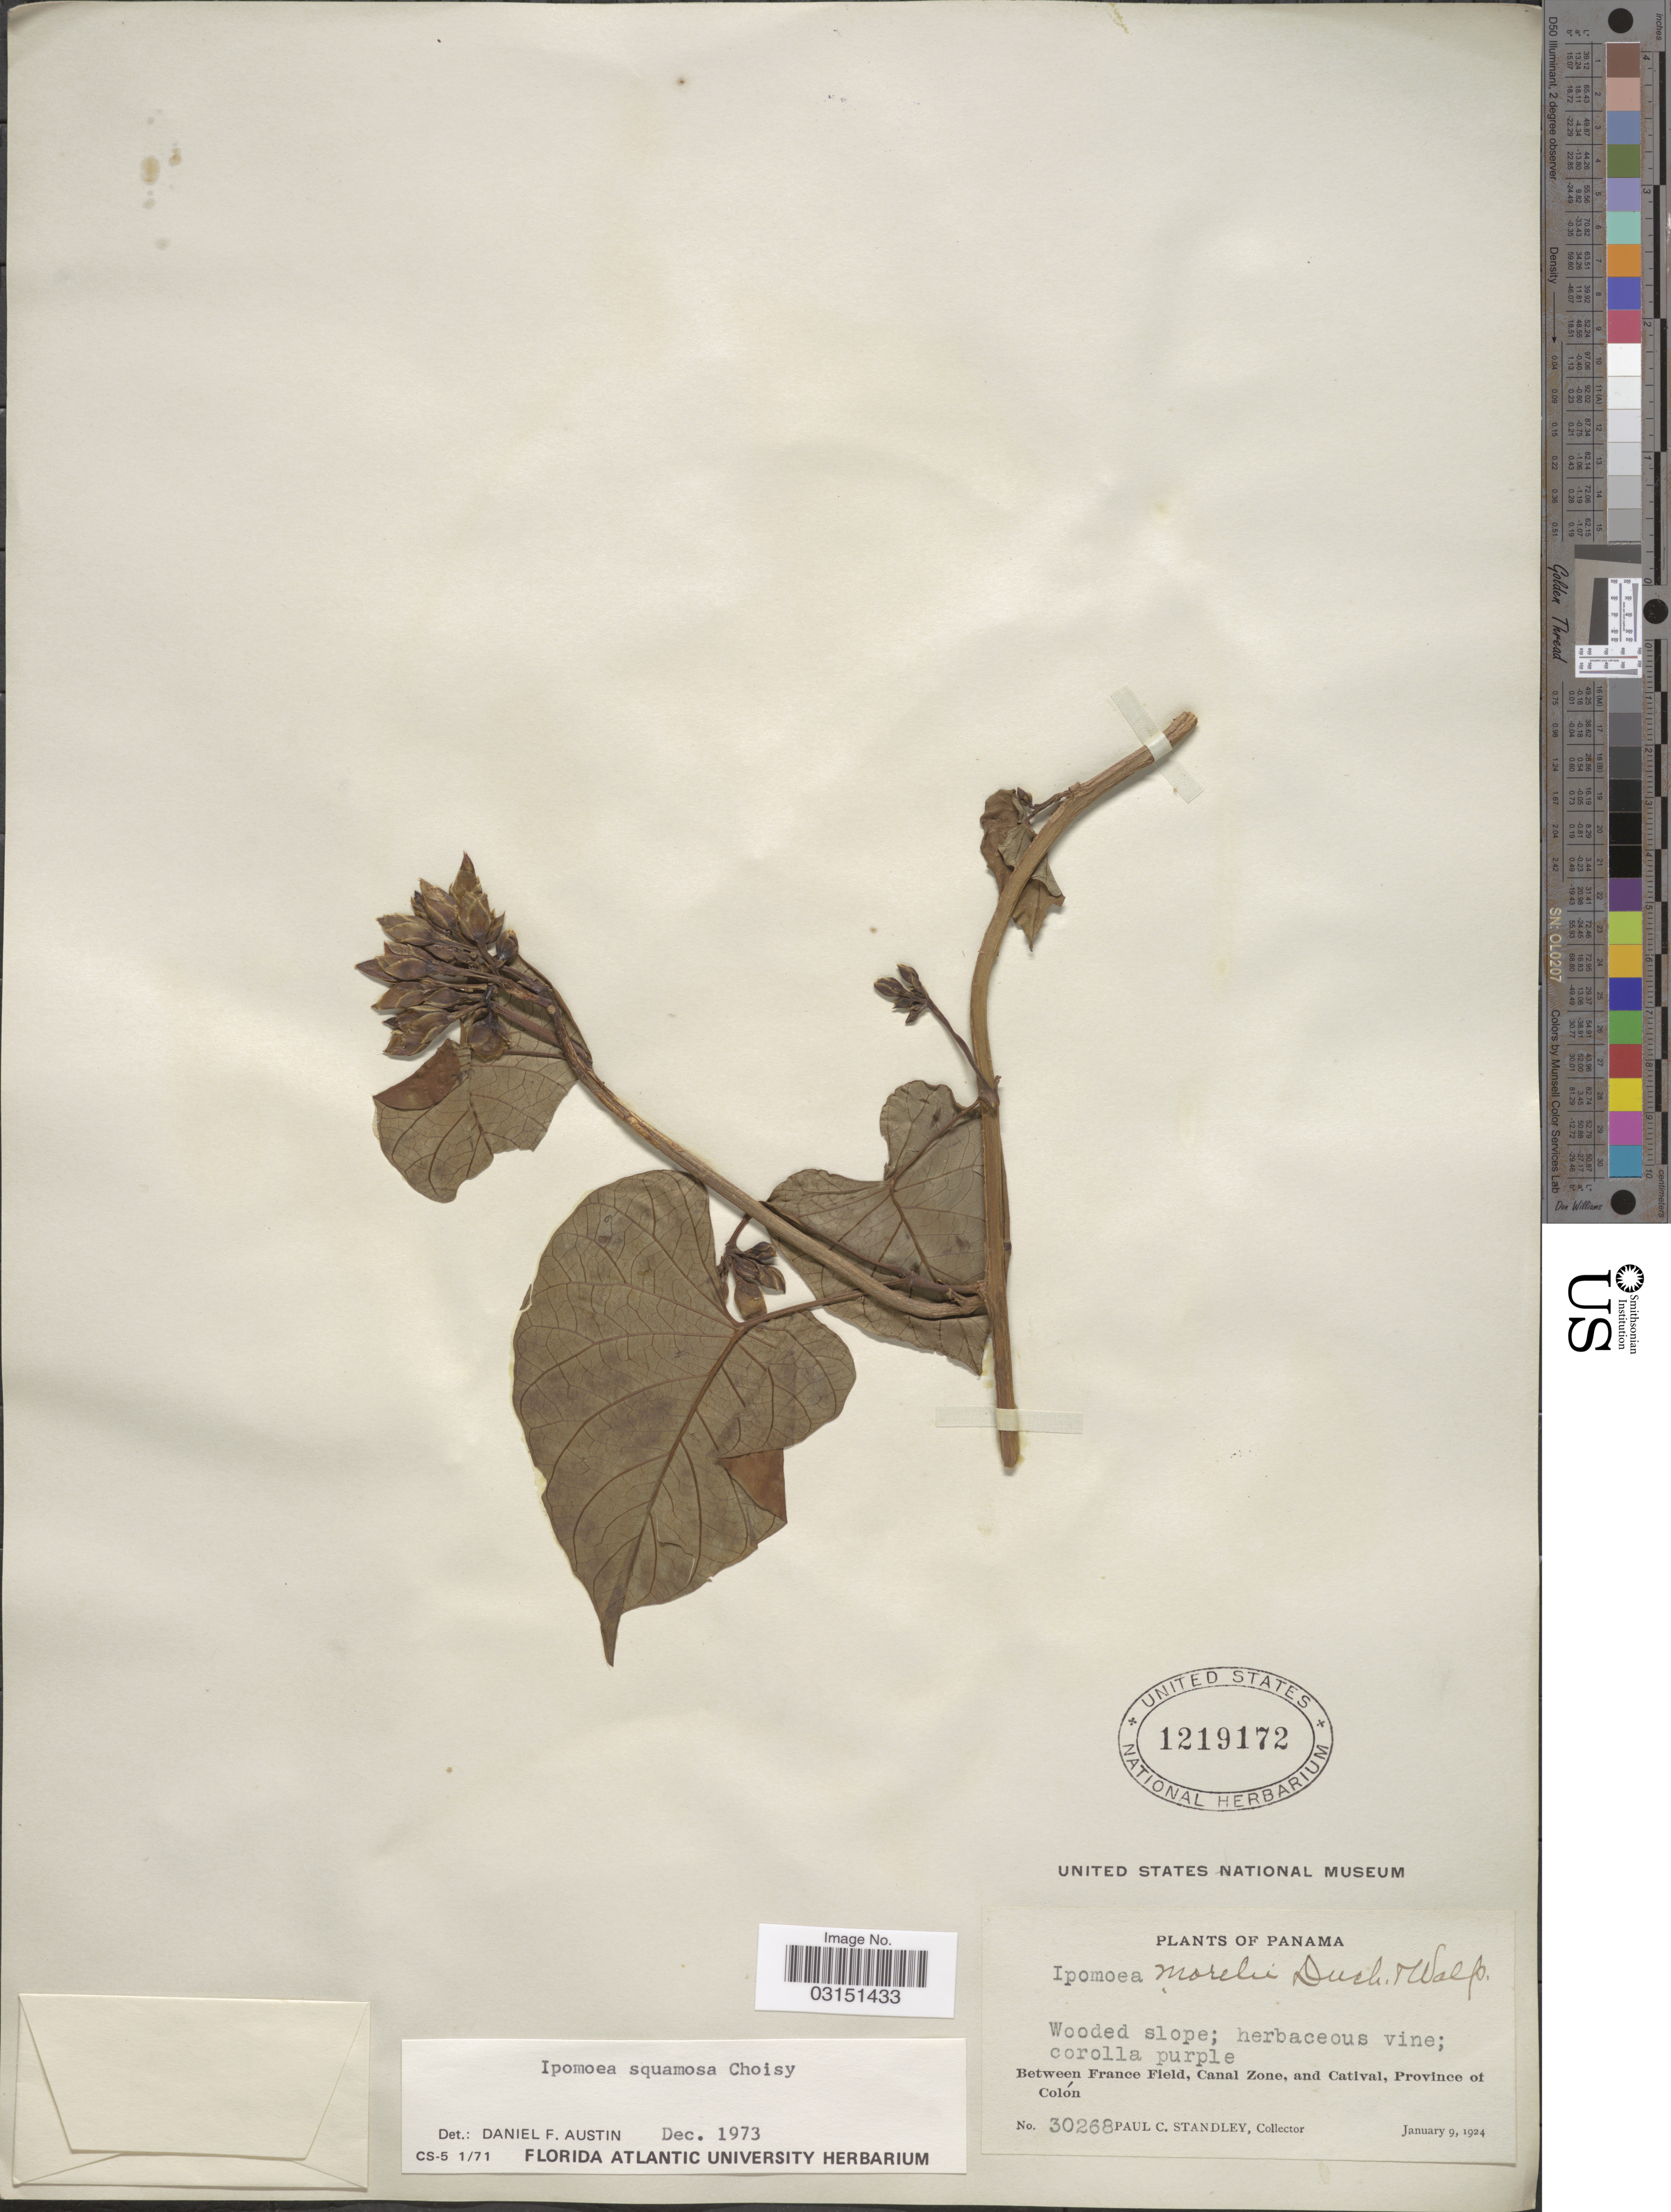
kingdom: Plantae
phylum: Tracheophyta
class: Magnoliopsida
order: Solanales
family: Convolvulaceae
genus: Ipomoea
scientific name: Ipomoea squamosa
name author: Choisy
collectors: P. C. Standley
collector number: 30268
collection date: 1924-01-09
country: Panama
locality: Between France Field, Canal Zone, and Catival, Province of Colón.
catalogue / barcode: US 1219172